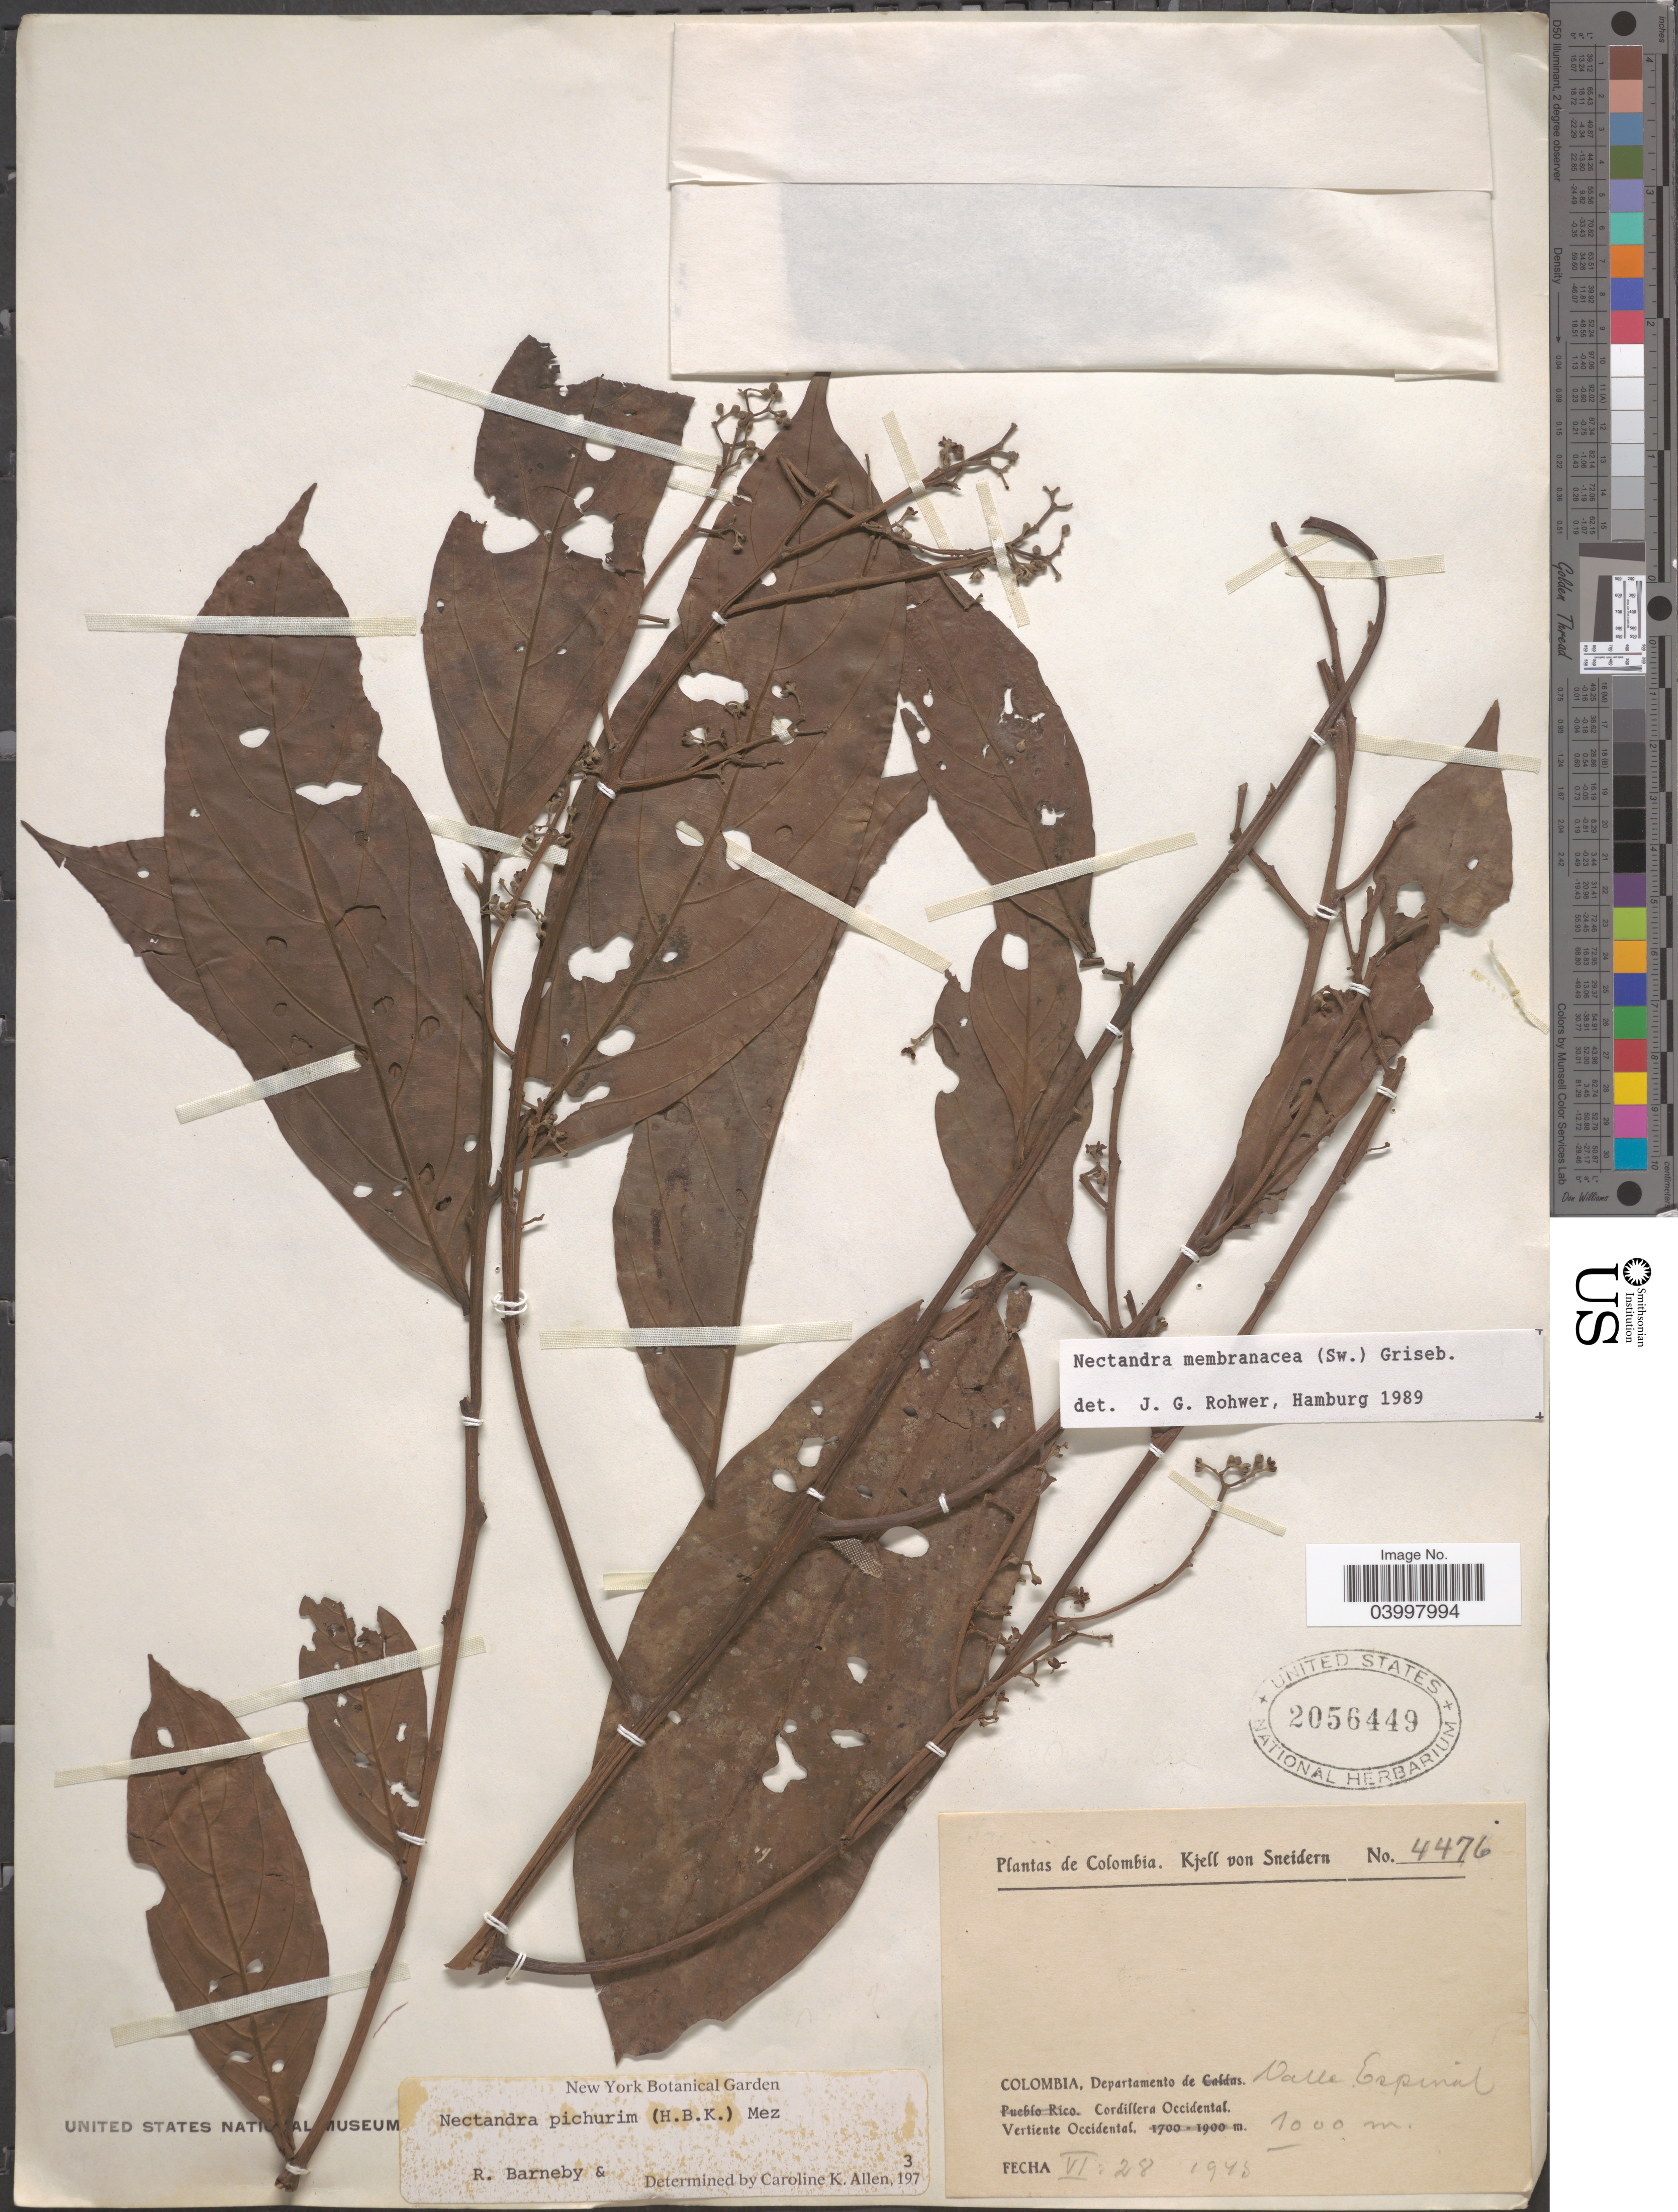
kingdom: Plantae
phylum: Tracheophyta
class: Magnoliopsida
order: Laurales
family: Lauraceae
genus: Nectandra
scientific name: Nectandra membranacea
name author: (Sw.) Griseb.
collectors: K. von Sneidern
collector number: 4476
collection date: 1945-06-28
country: Colombia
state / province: Valle del Cauca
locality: Departamento de Valle Espinal. Cordillera Occidental. Vertiente Occidental.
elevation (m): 1000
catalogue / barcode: US 2056449